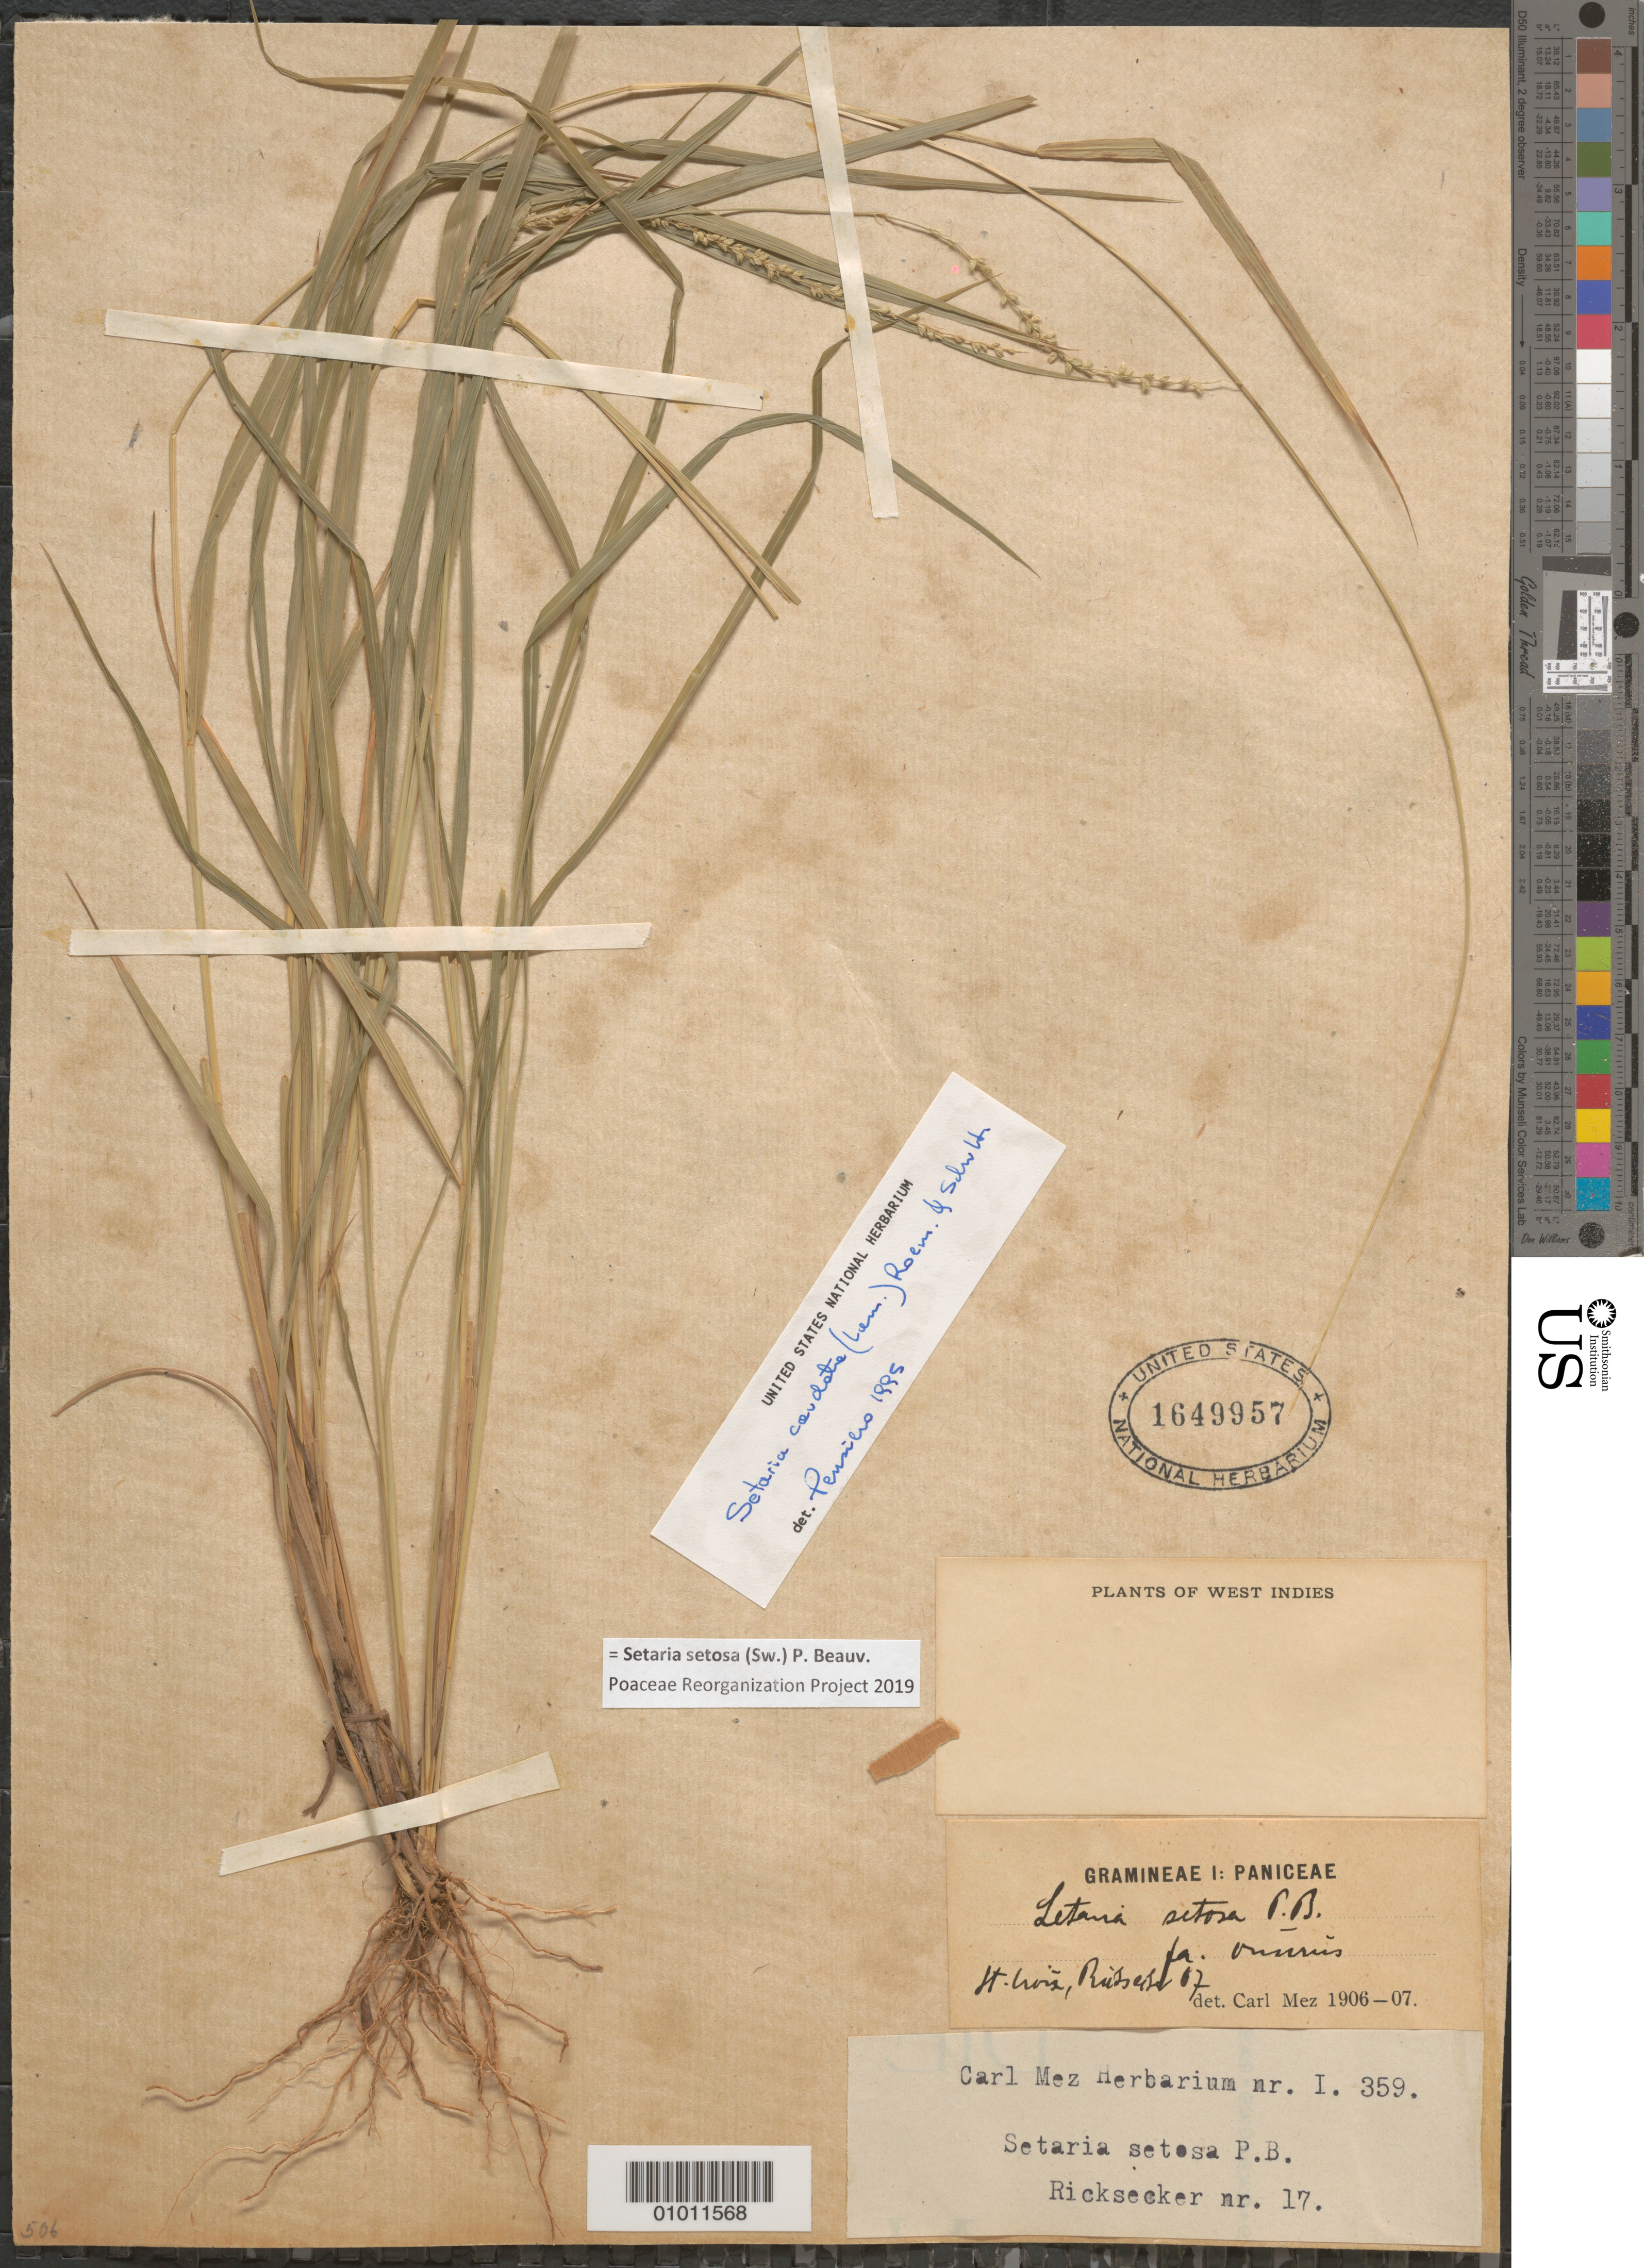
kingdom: Plantae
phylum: Tracheophyta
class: Liliopsida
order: Poales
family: Poaceae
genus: Setaria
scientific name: Setaria setosa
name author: (Sw.) P. Beauv.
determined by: Poaceae Reorganization Project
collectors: L. A. Ricksecker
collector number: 17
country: U.S. Virgin Islands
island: St. Croix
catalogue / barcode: US 1649957